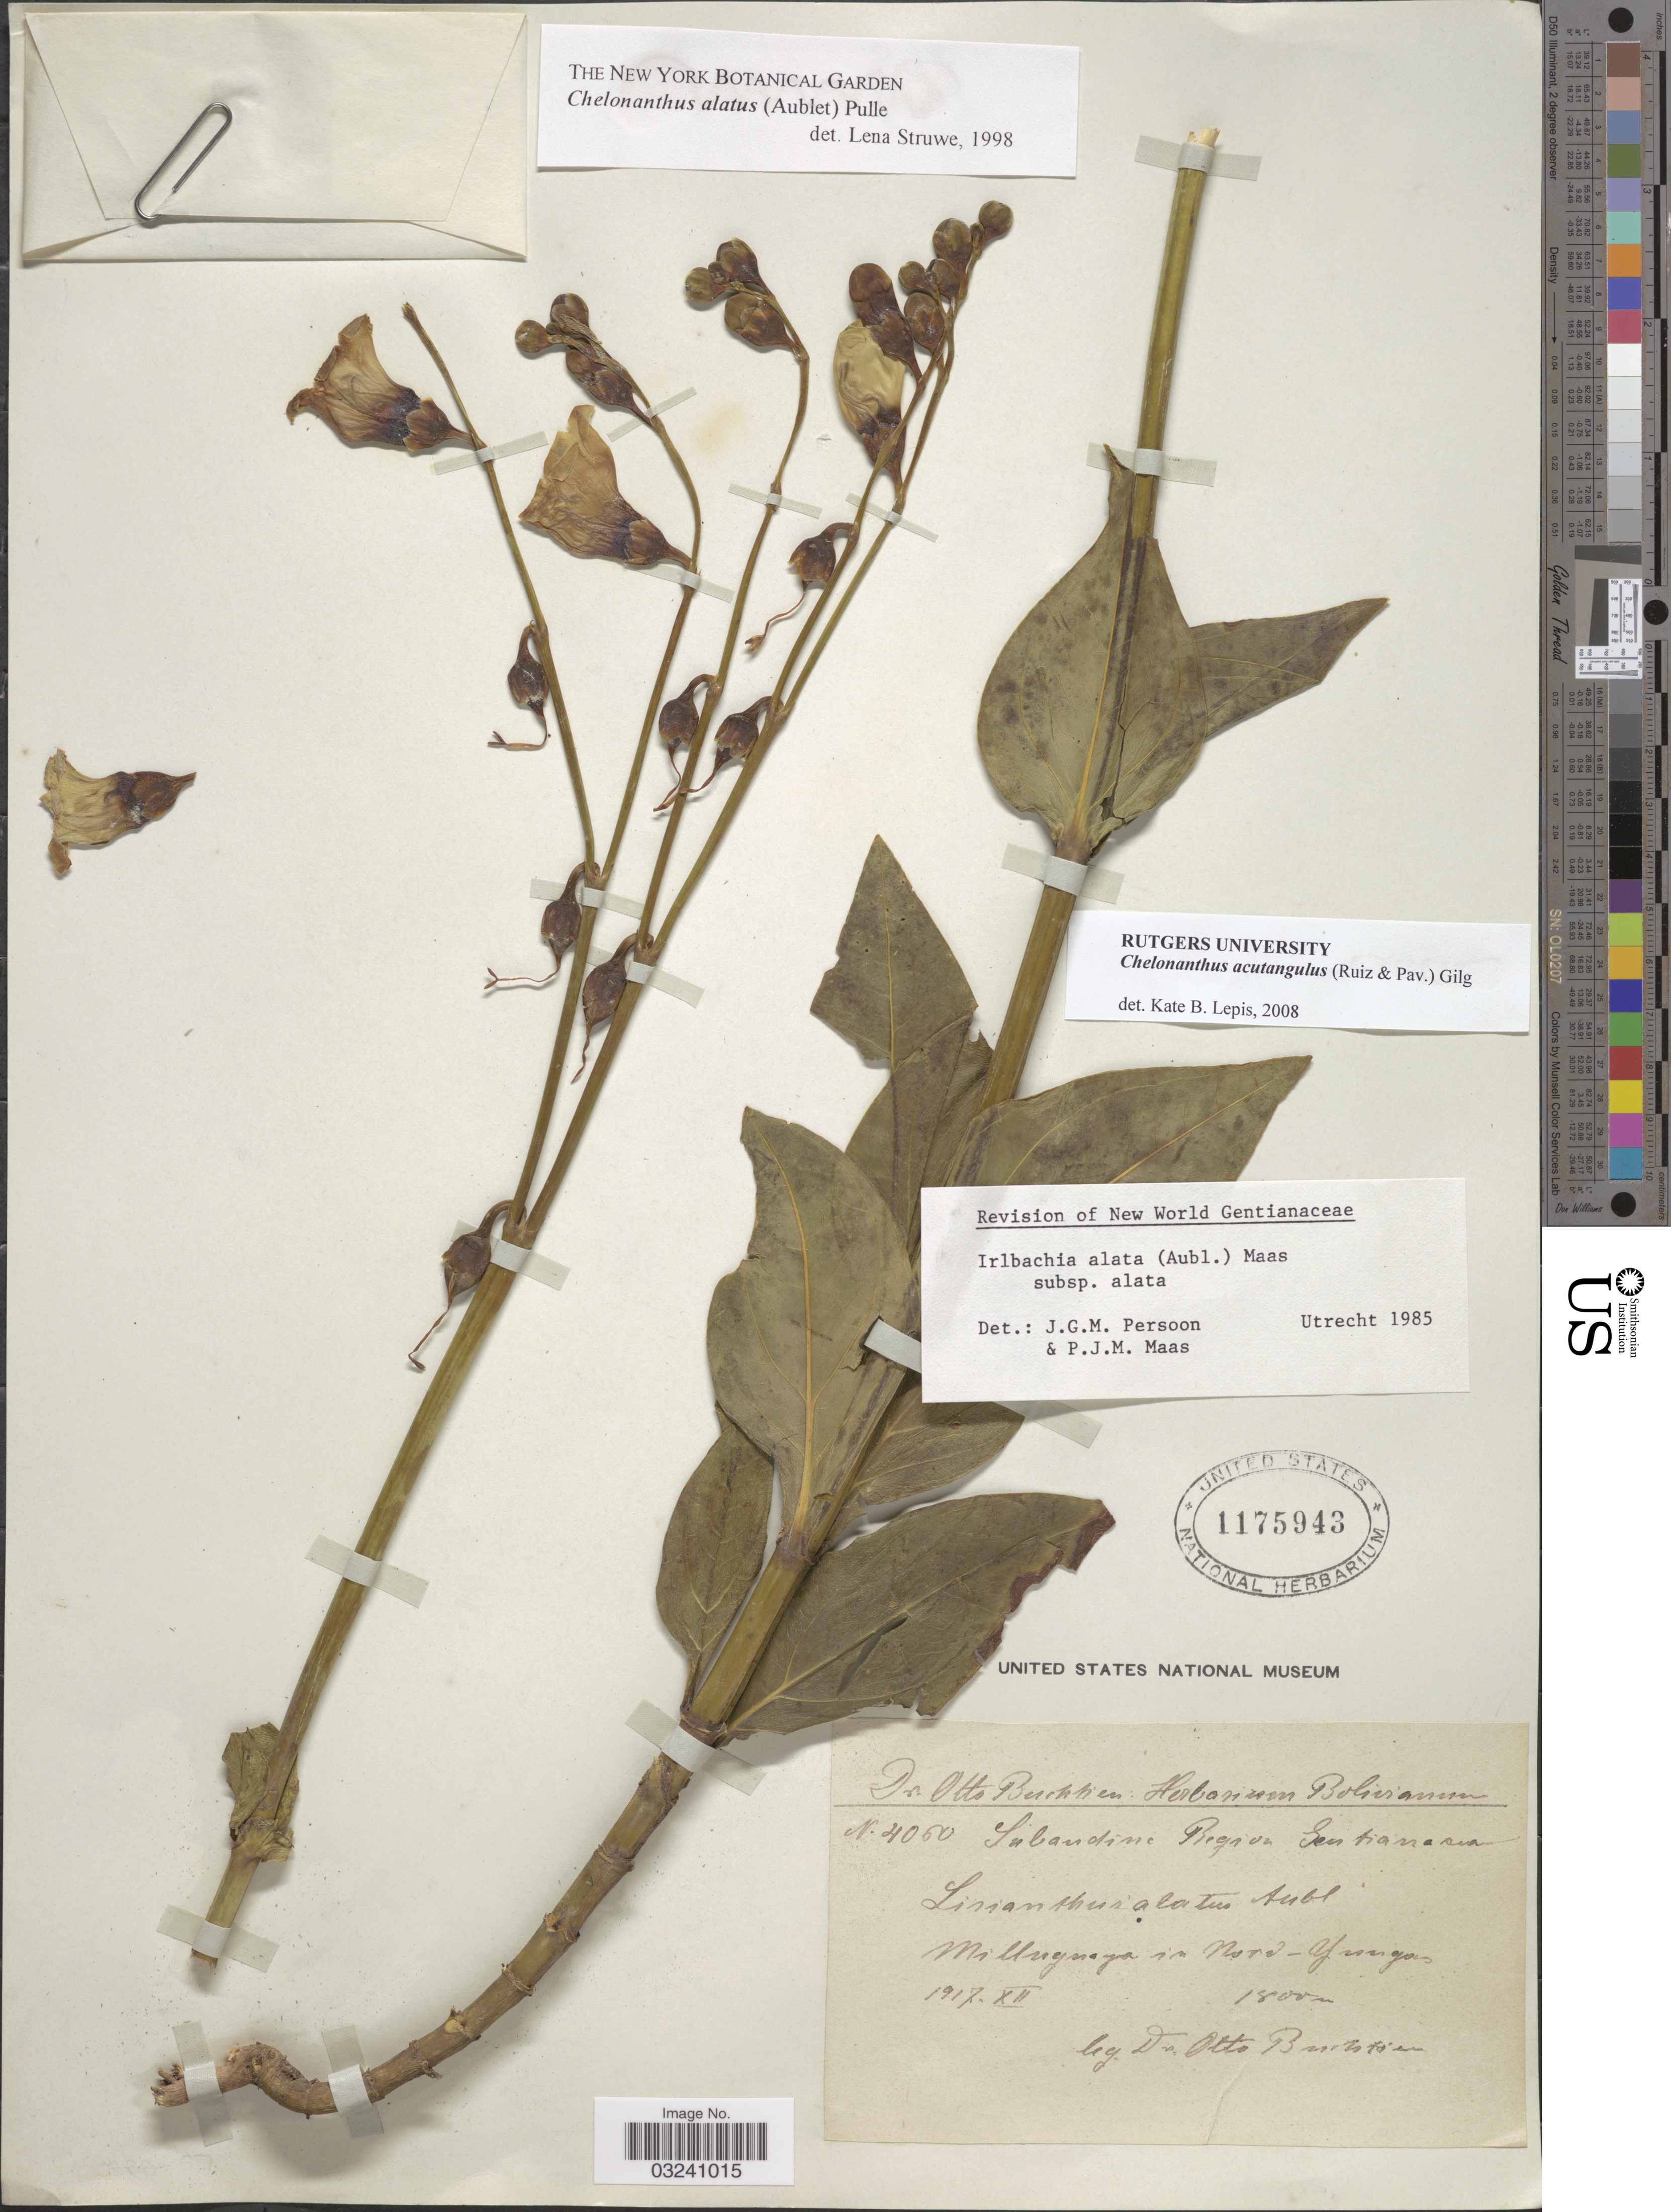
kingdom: Plantae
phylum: Tracheophyta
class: Magnoliopsida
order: Gentianales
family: Gentianaceae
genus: Chelonanthus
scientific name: Chelonanthus acutangulus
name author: (Ruiz & Pav.) Gilg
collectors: O. Buchtien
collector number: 4060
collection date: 1917-12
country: Bolivia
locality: Milluguaya in Nord-Yungas. Subandine Region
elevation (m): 1800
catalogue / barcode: US 1175943